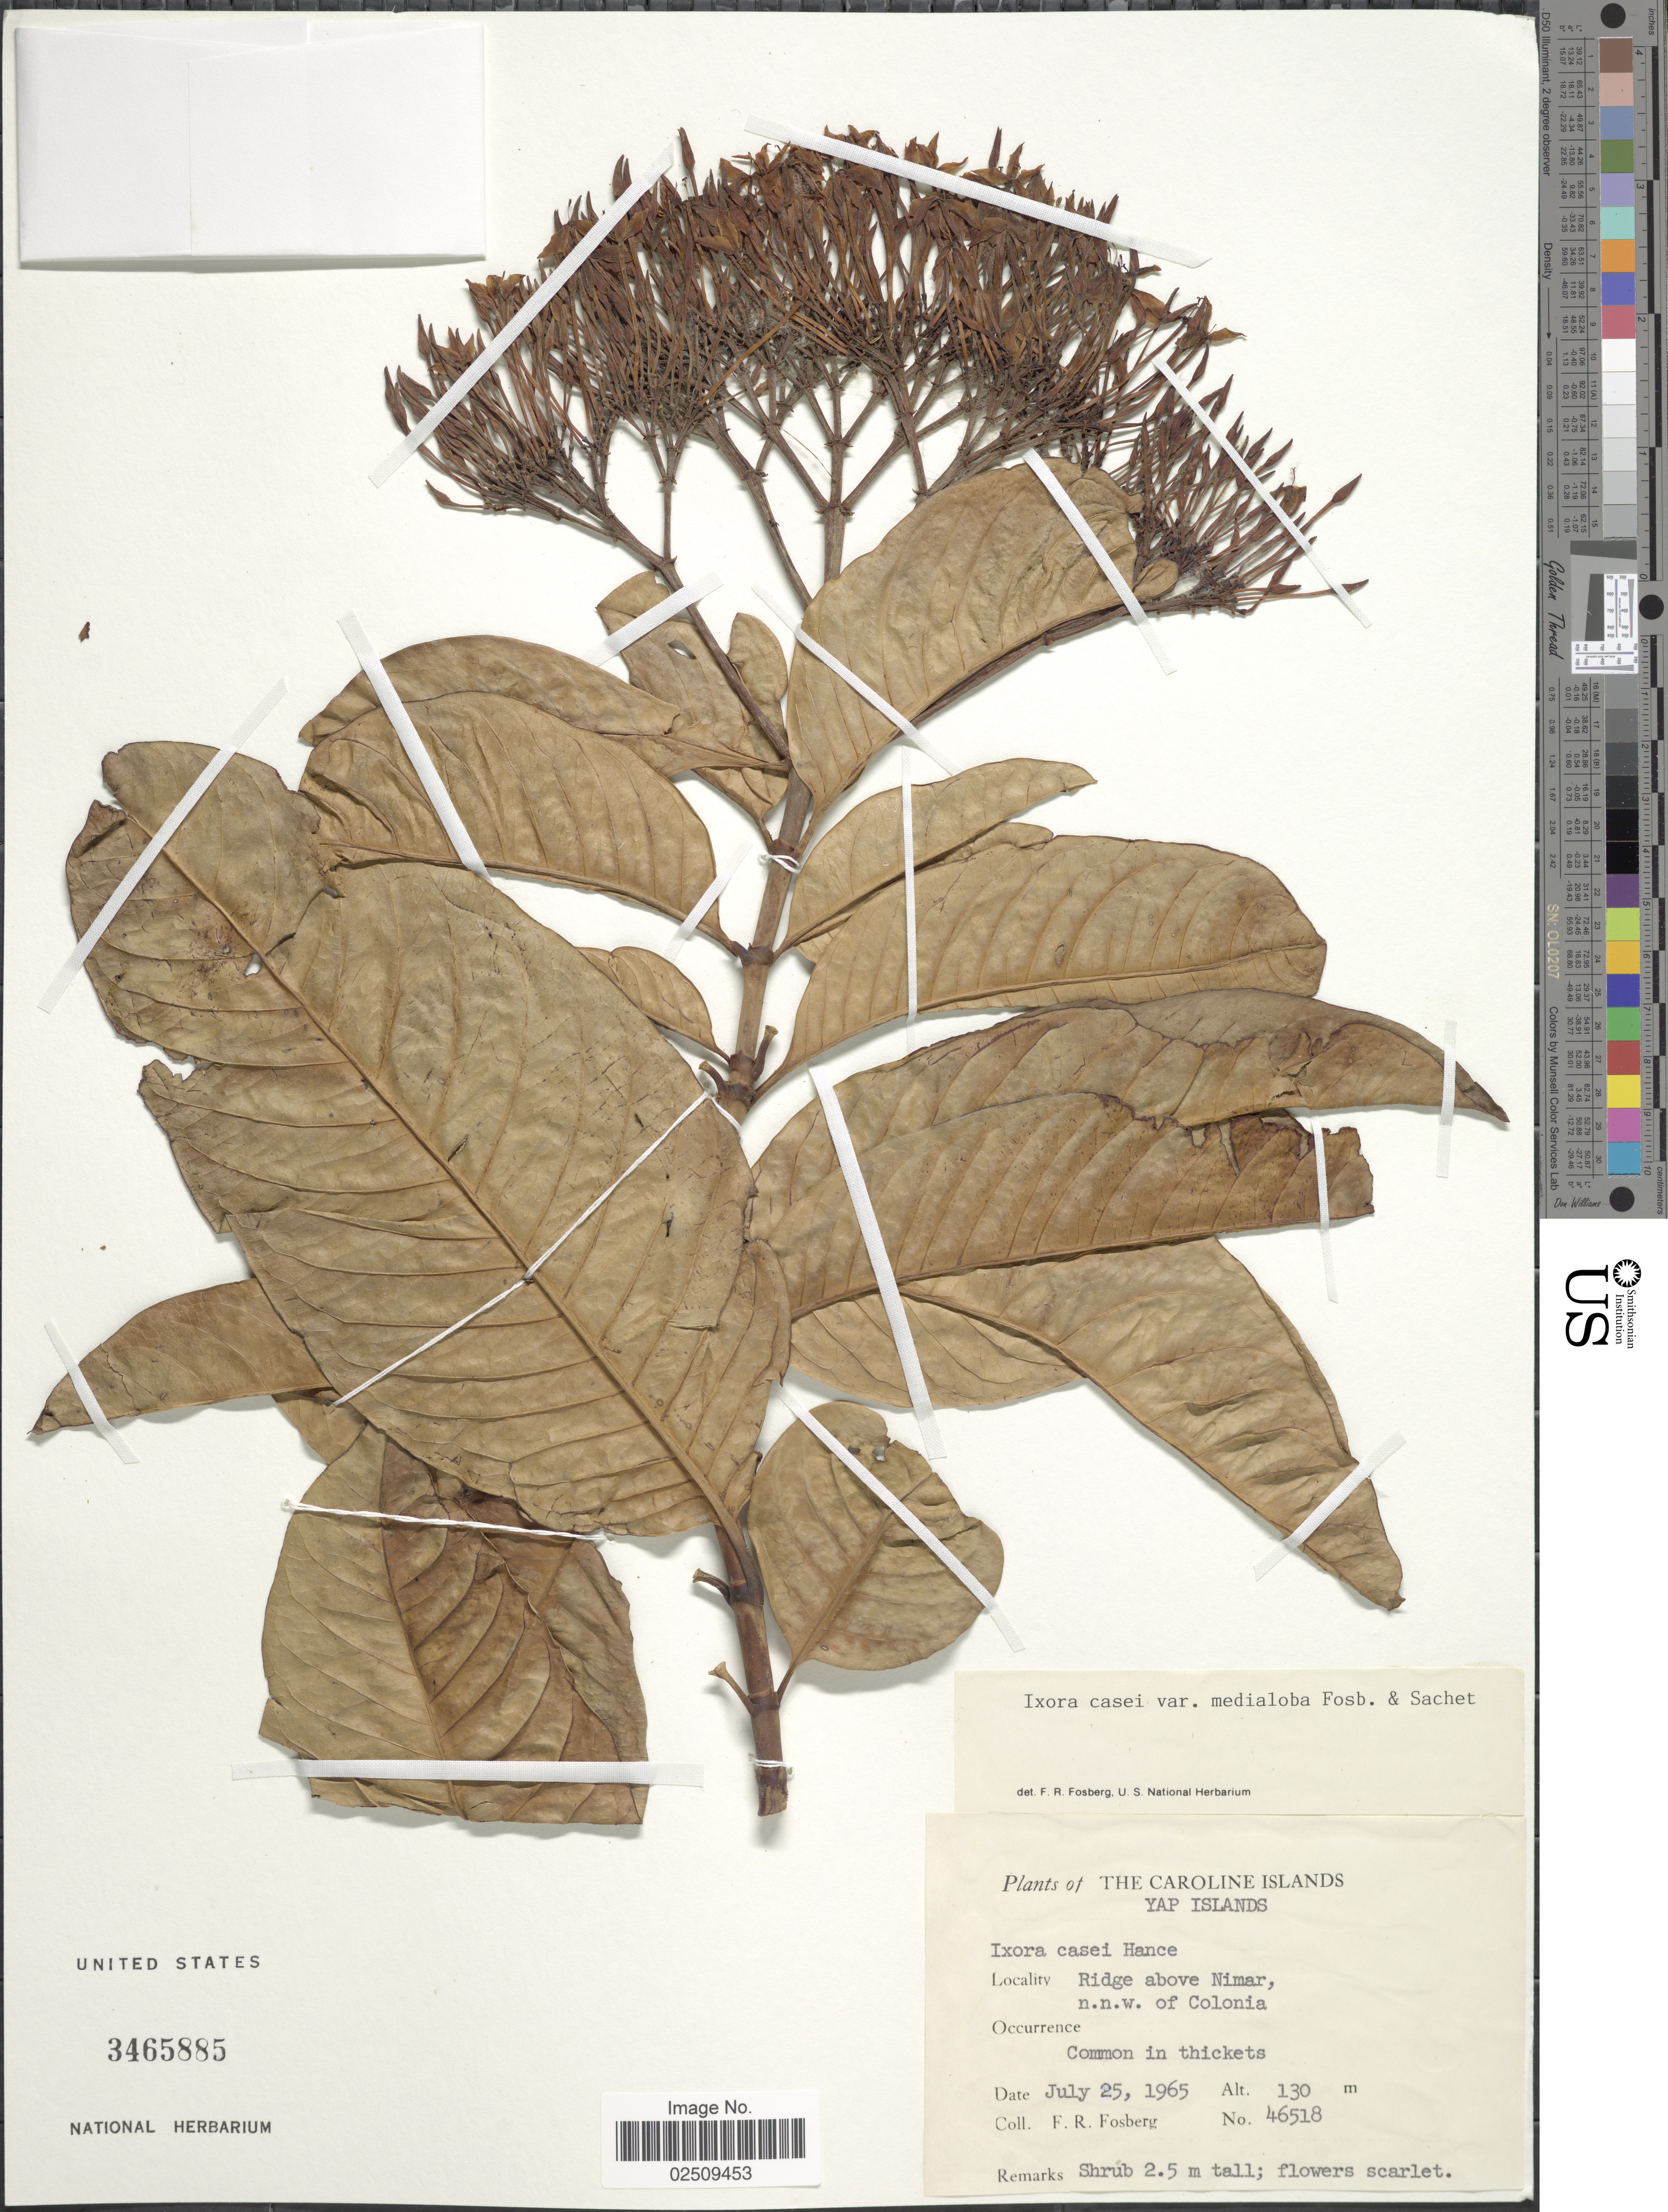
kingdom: Plantae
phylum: Tracheophyta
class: Magnoliopsida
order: Gentianales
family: Rubiaceae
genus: Ixora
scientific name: Ixora casei var. medialoba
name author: Fosberg & Sachet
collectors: F. R. Fosberg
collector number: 46518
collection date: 1965-07-25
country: Micronesia, Federated States of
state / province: Yap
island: Yap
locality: The Caroline Island, Yap Islands, Ridge above Nimar, n.n.w. of Colonia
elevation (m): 130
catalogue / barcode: US 3465885